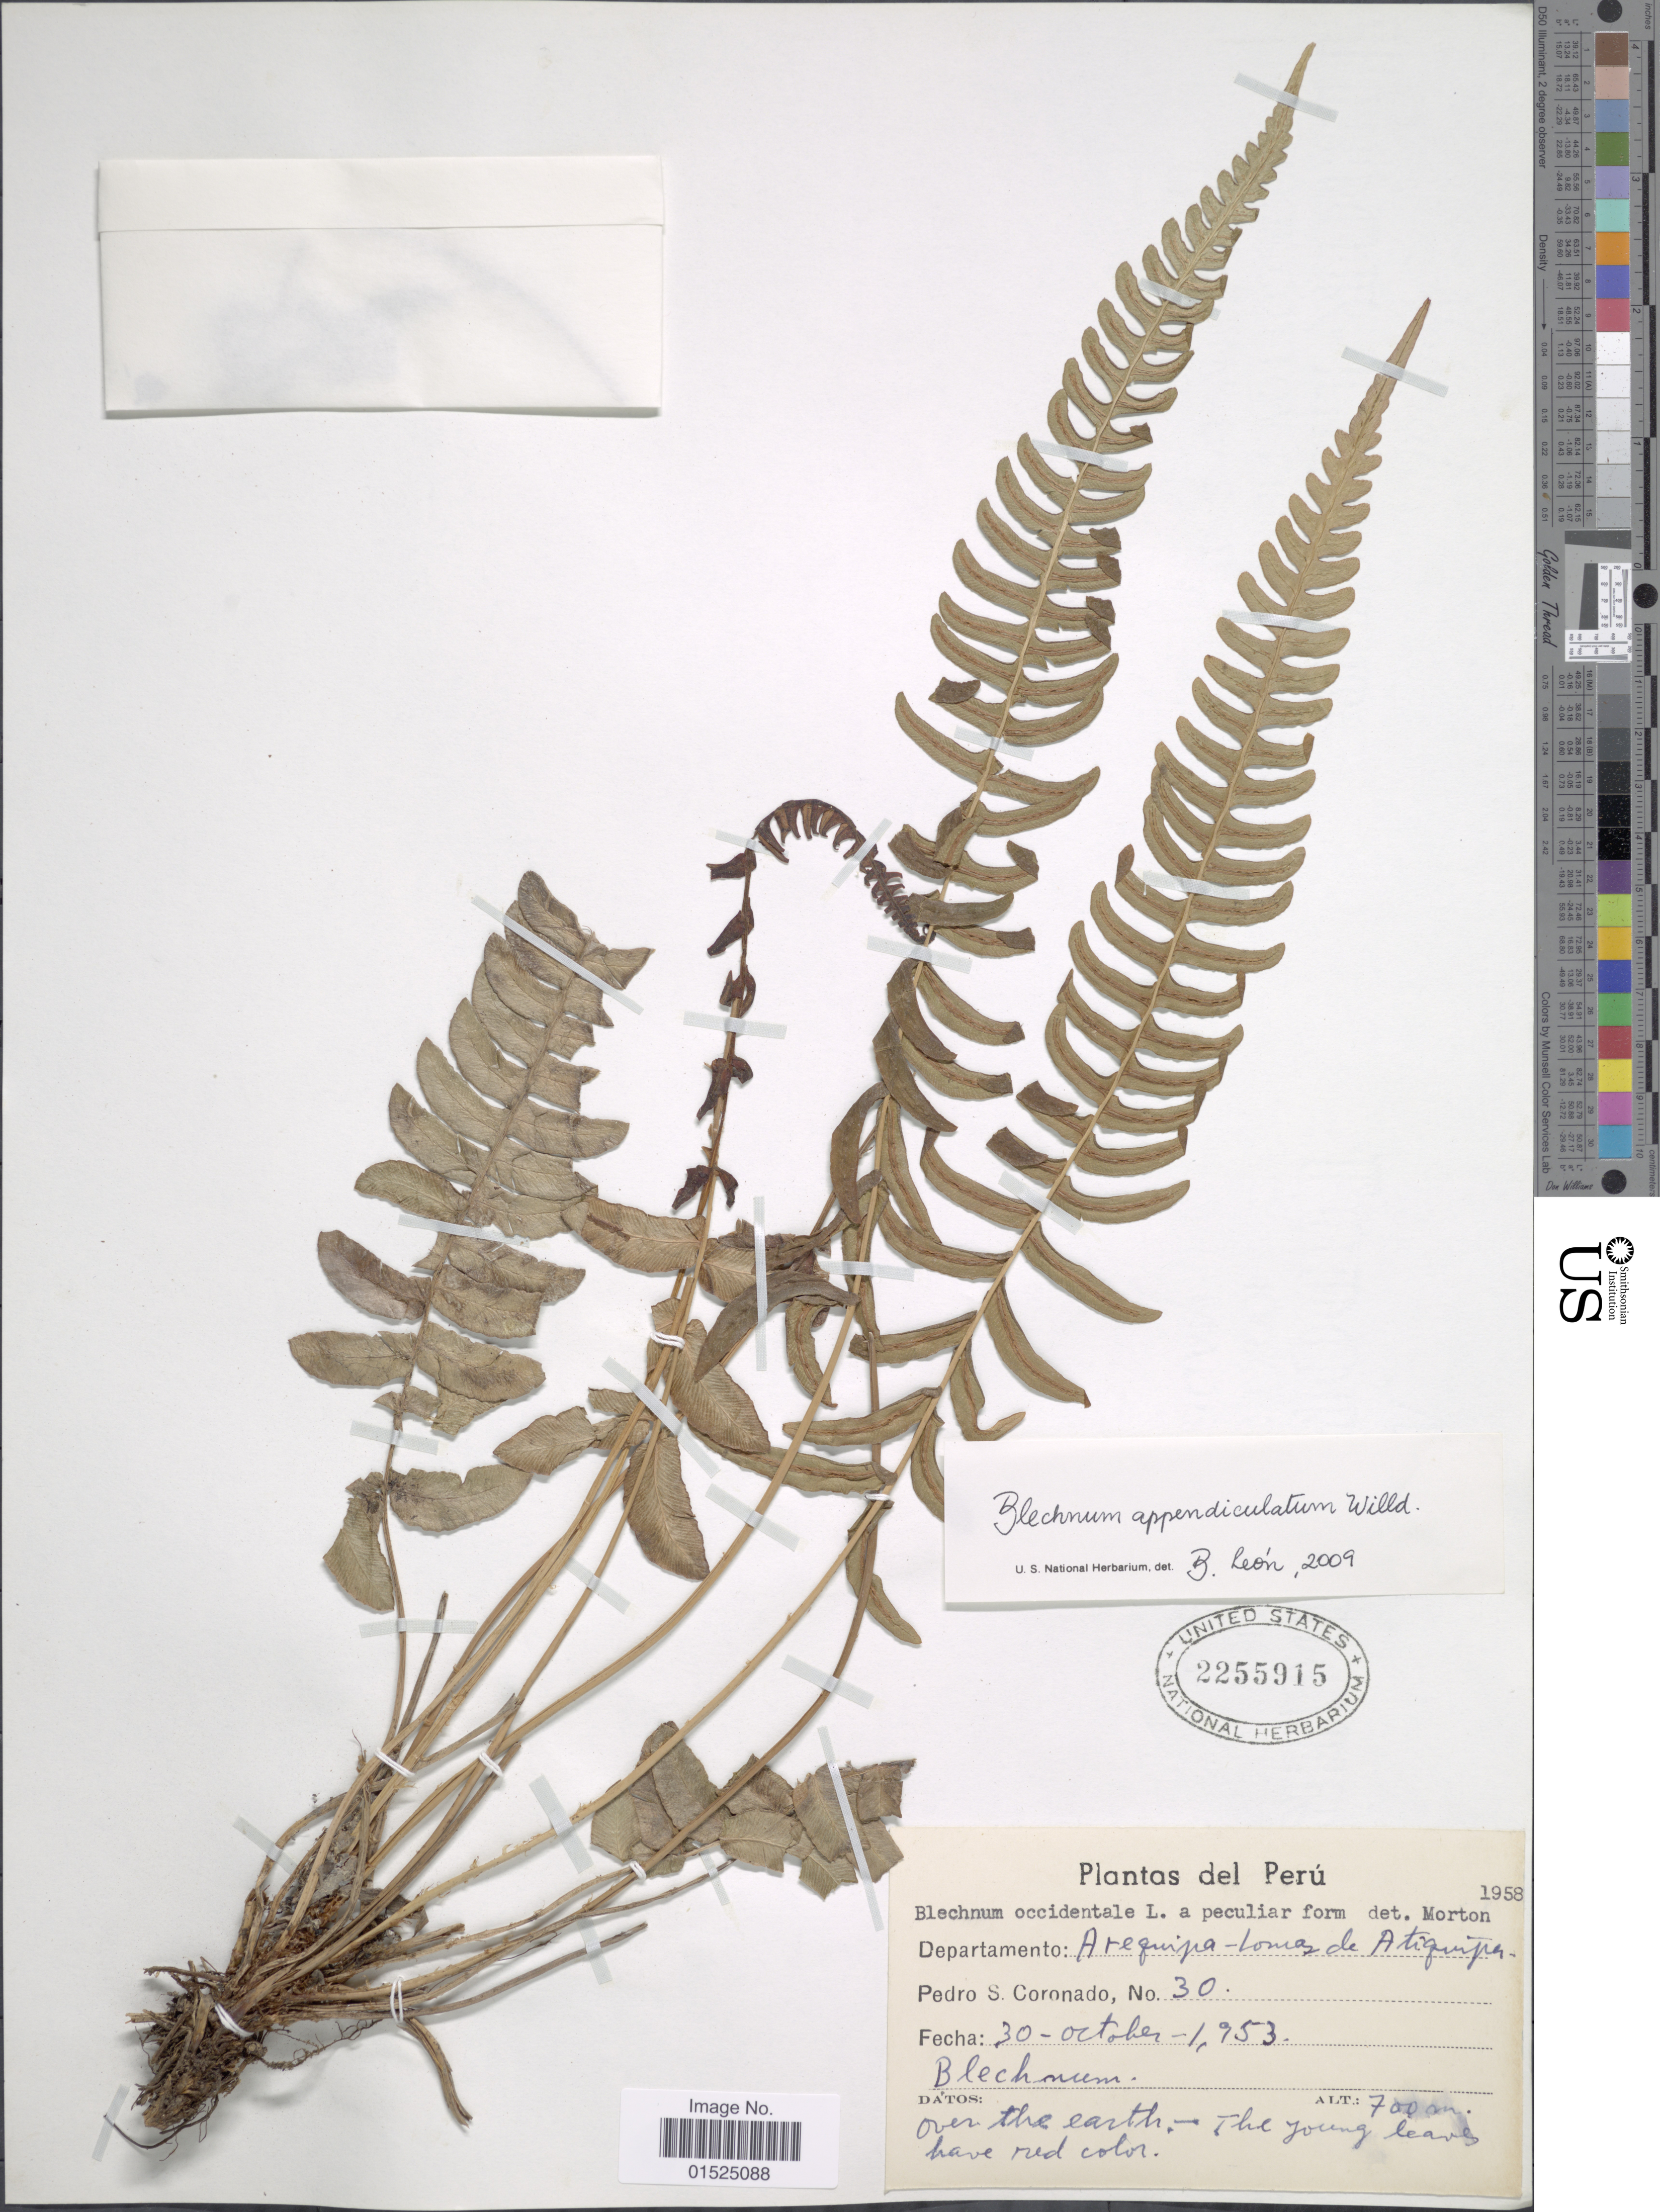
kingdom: Plantae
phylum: Tracheophyta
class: Polypodiopsida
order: Polypodiales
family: Blechnaceae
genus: Blechnum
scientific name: Blechnum appendiculatum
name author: Willd.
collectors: P. Coronado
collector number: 30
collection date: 1953-10-30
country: Peru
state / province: Arequipa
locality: Lomas de Atiquipa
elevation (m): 700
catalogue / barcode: US 2255915